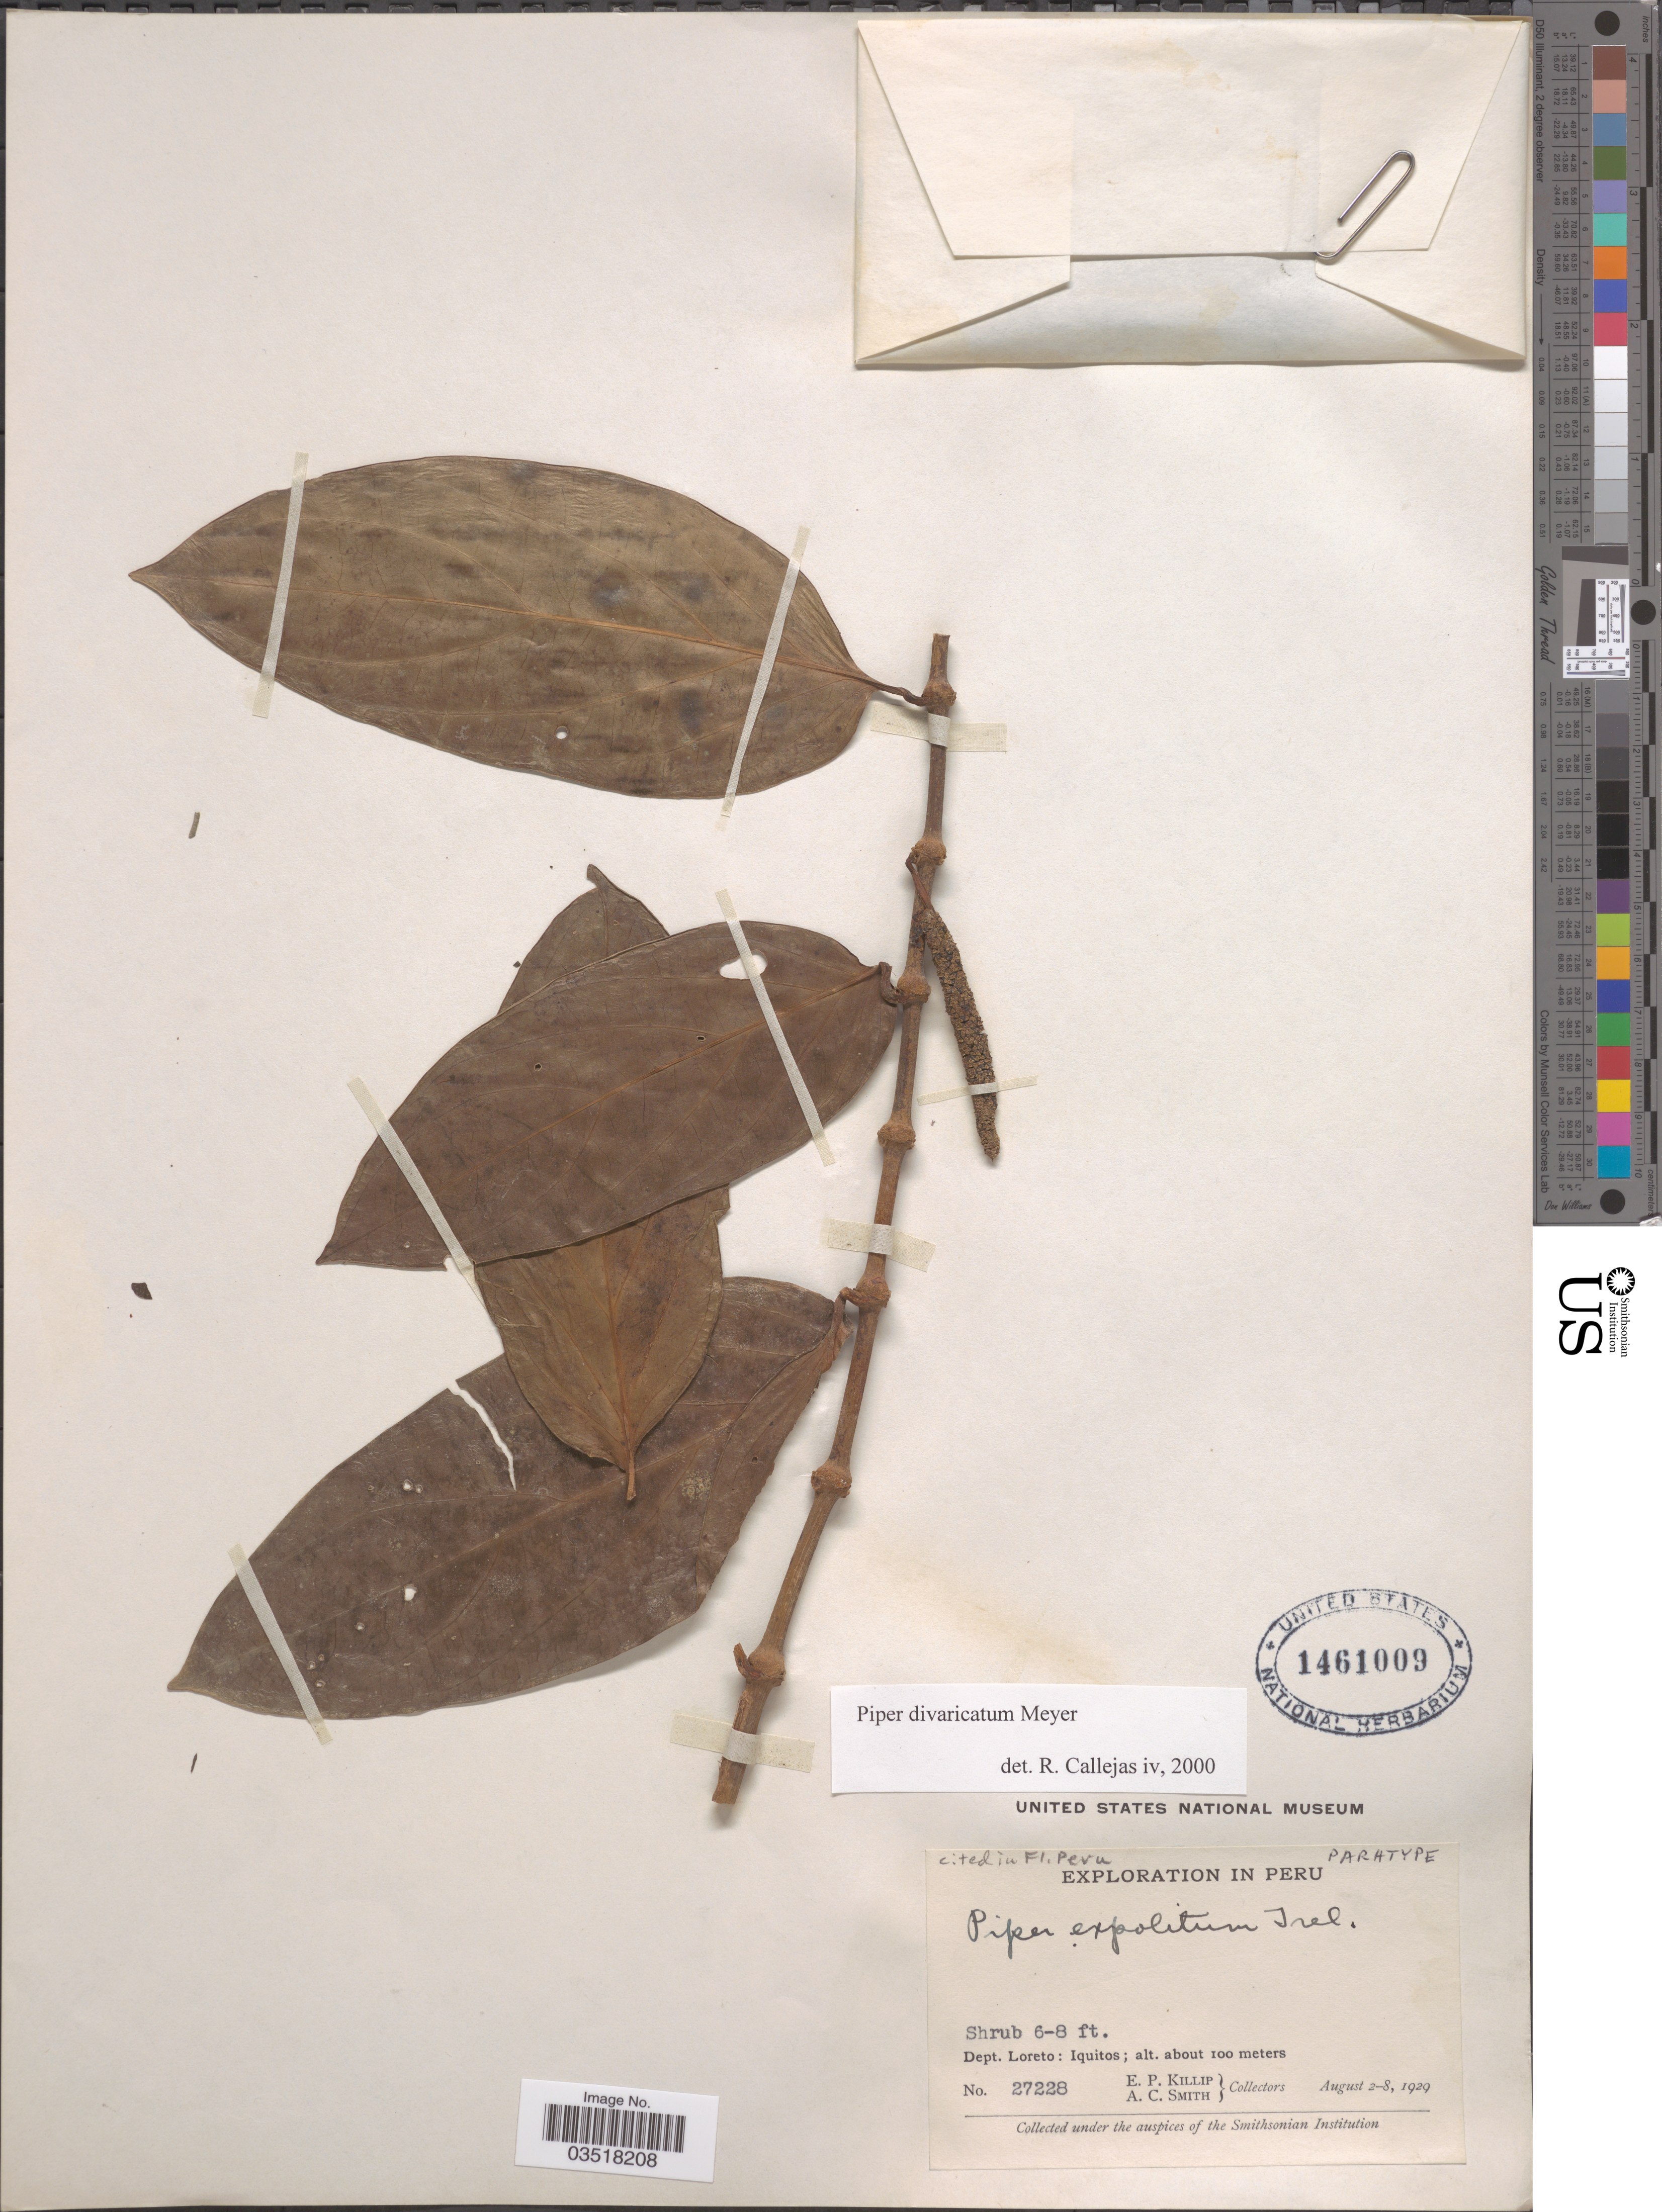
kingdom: Plantae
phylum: Tracheophyta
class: Magnoliopsida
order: Piperales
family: Piperaceae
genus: Piper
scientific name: Piper divaricatum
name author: G. Mey.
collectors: E. P. Killip & A. C. Smith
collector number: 27228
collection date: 1929-08-02/1929-08-08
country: Peru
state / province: Loreto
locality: Dept. Loreto: Iquitos.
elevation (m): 100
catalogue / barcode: US 1461009